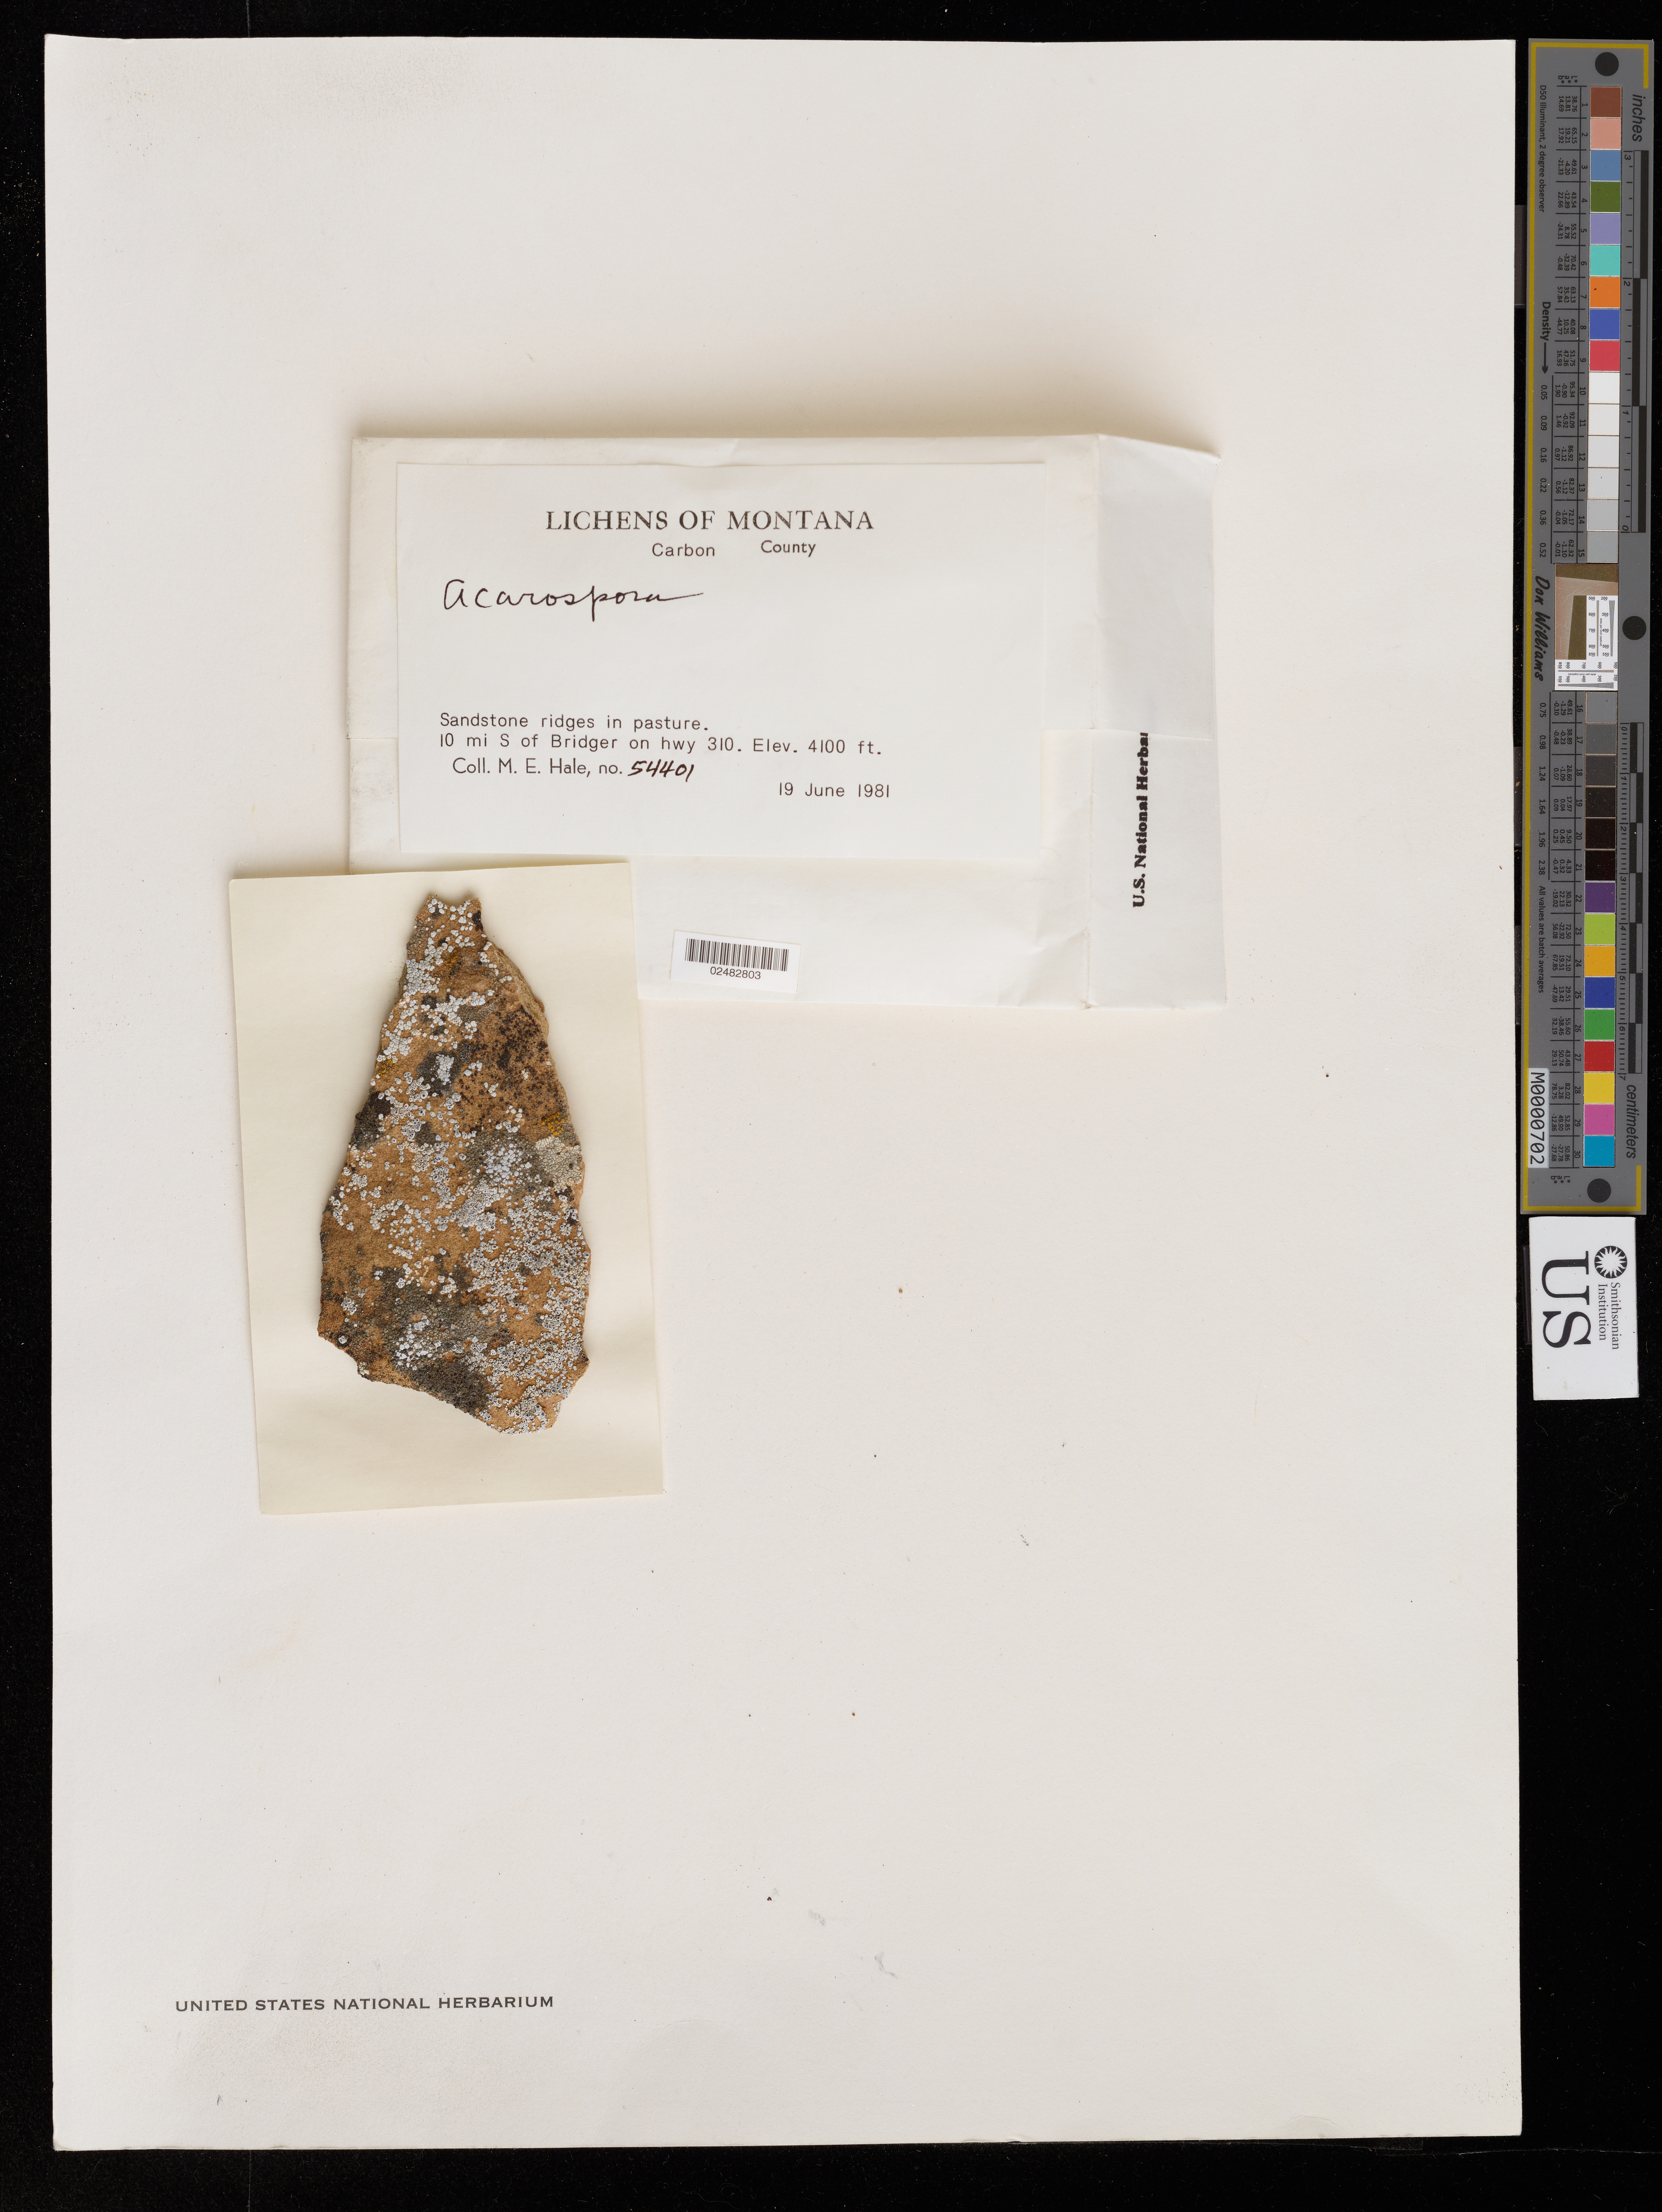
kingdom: Fungi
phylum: Ascomycota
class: Lecanoromycetes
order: Acarosporales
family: Acarosporaceae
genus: Acarospora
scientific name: Acarospora strigata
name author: (Nyl.) Jatta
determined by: Medeiros, Ian D., Peter Buck Postdoctoral Fellow (US), Smithsonian Institution - National Museum of Natural History (UNITED STATES)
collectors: M. Hale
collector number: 54401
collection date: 1981-06-19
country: United States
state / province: Montana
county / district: Carbon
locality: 10 mi. S of Bridge on Hwy 310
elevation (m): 1250